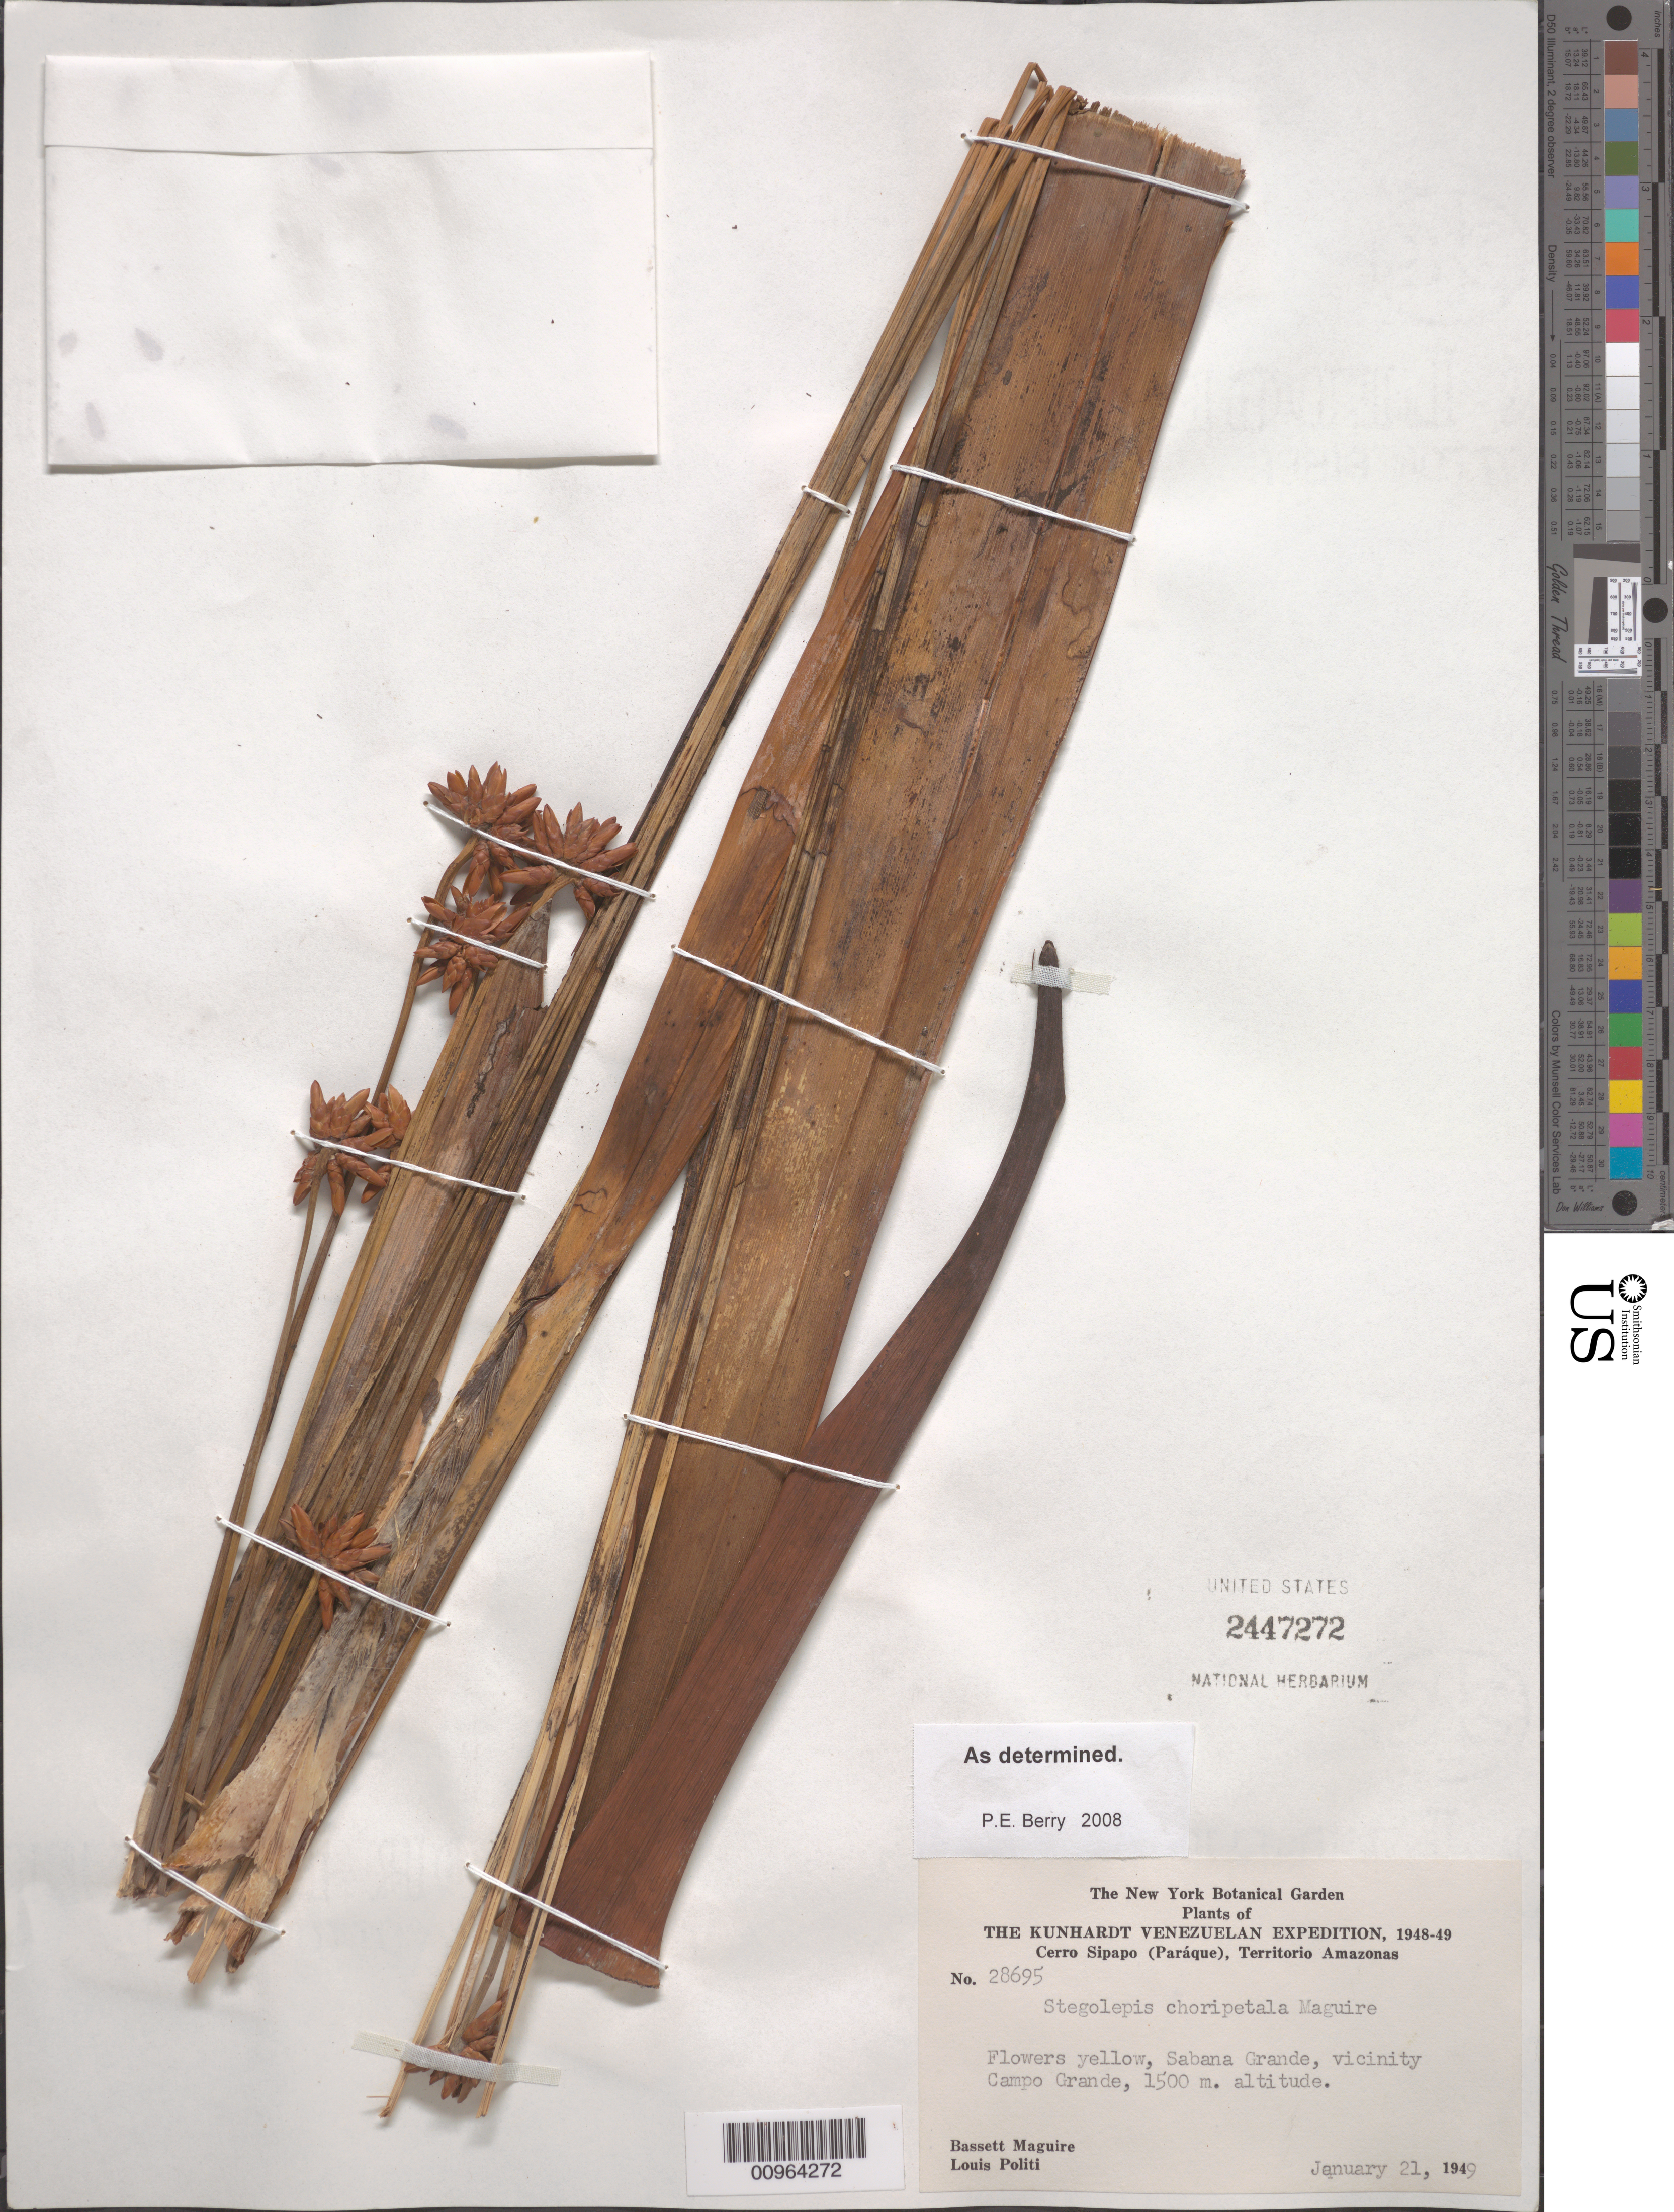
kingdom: Plantae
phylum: Tracheophyta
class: Liliopsida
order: Poales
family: Rapateaceae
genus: Stegolepis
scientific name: Stegolepis choripetala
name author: Maguire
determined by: Berry, P. E., (WIS), University of Wisconsin - Madison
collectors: B. Maguire & L. Politi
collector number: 28695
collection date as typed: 21-Jan-49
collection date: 1949-01-21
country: Venezuela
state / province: Amazonas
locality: Sabana Grande, vic Campo Grande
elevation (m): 1500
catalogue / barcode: US 2447272